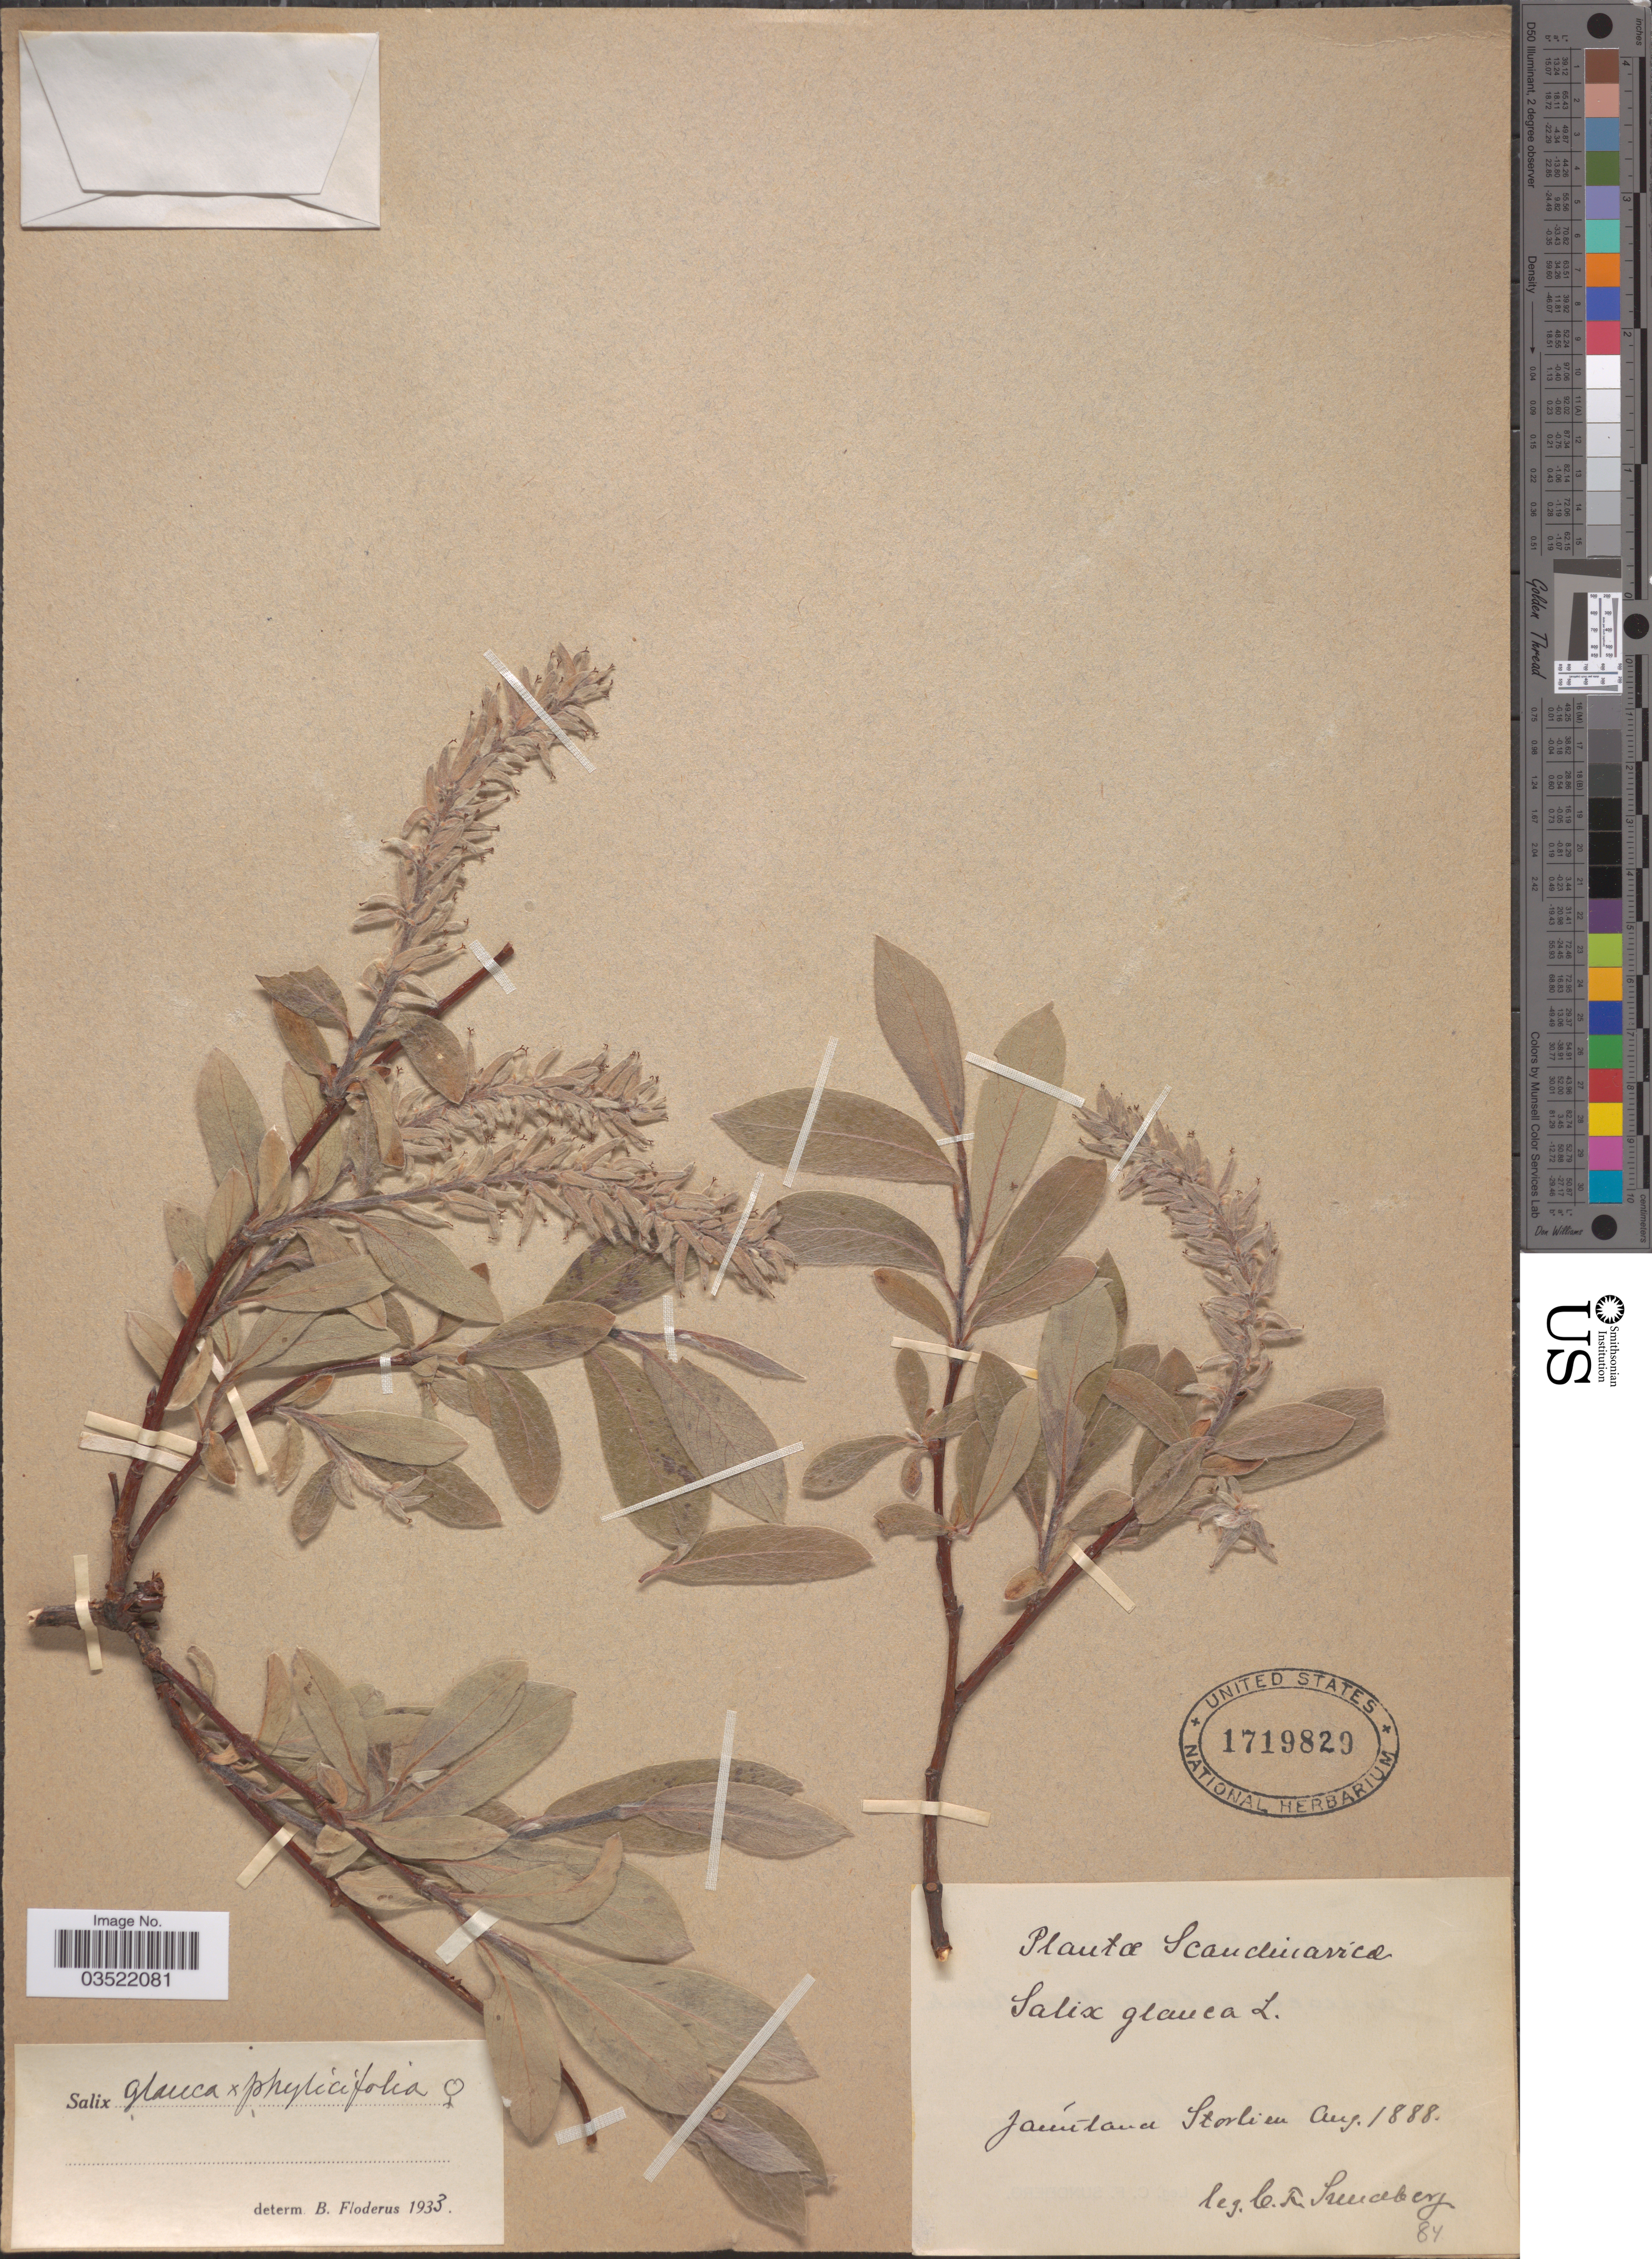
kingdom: Plantae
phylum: Tracheophyta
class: Magnoliopsida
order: Malpighiales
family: Salicaceae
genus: Salix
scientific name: Salix glauca x S. phylicifolia L.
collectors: C. F. Sundberg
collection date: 1888-08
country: Sweden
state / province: Jämtland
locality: Scandinavicæ. Jámtland Storlien.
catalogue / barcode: US 1719829